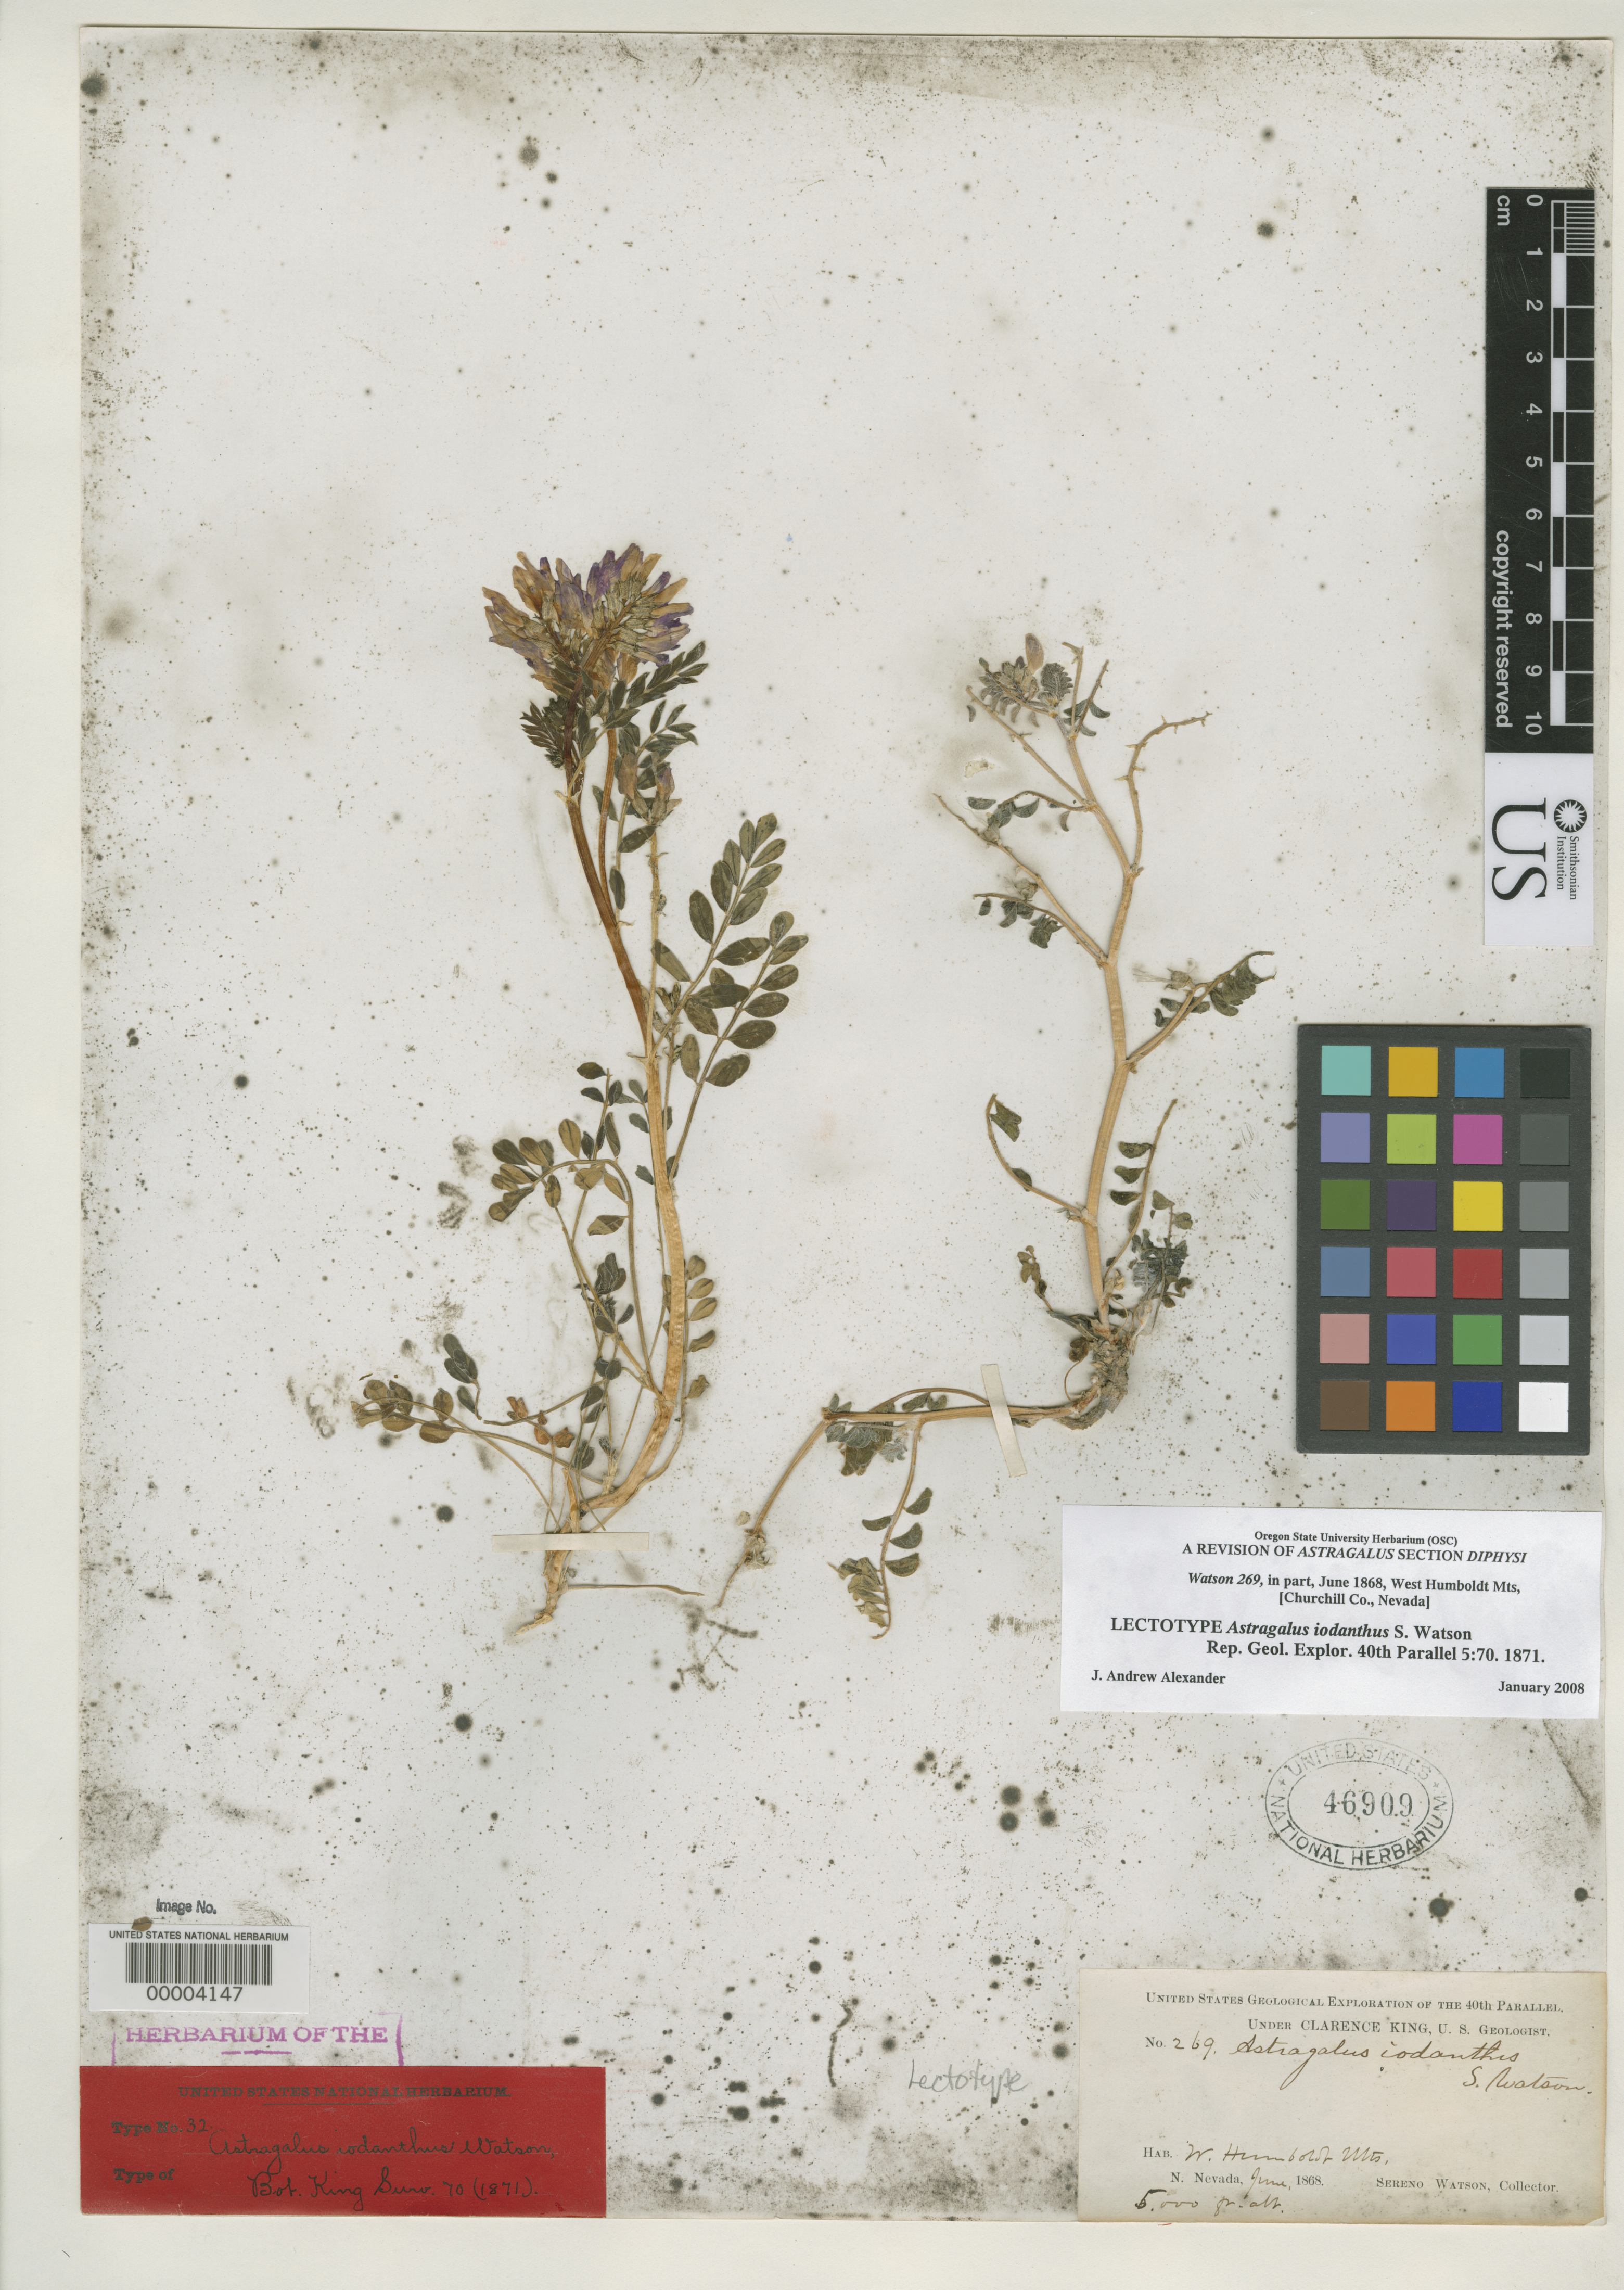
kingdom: Plantae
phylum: Tracheophyta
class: Magnoliopsida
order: Fabales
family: Fabaceae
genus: Astragalus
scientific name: Astragalus iodanthus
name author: S. Watson in C. King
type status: Lectotype; Syntype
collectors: S. Watson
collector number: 269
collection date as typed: Jun 1868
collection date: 1868-06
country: United States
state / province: Nevada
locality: W Humboldt Mountains.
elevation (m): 1524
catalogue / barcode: US 46909